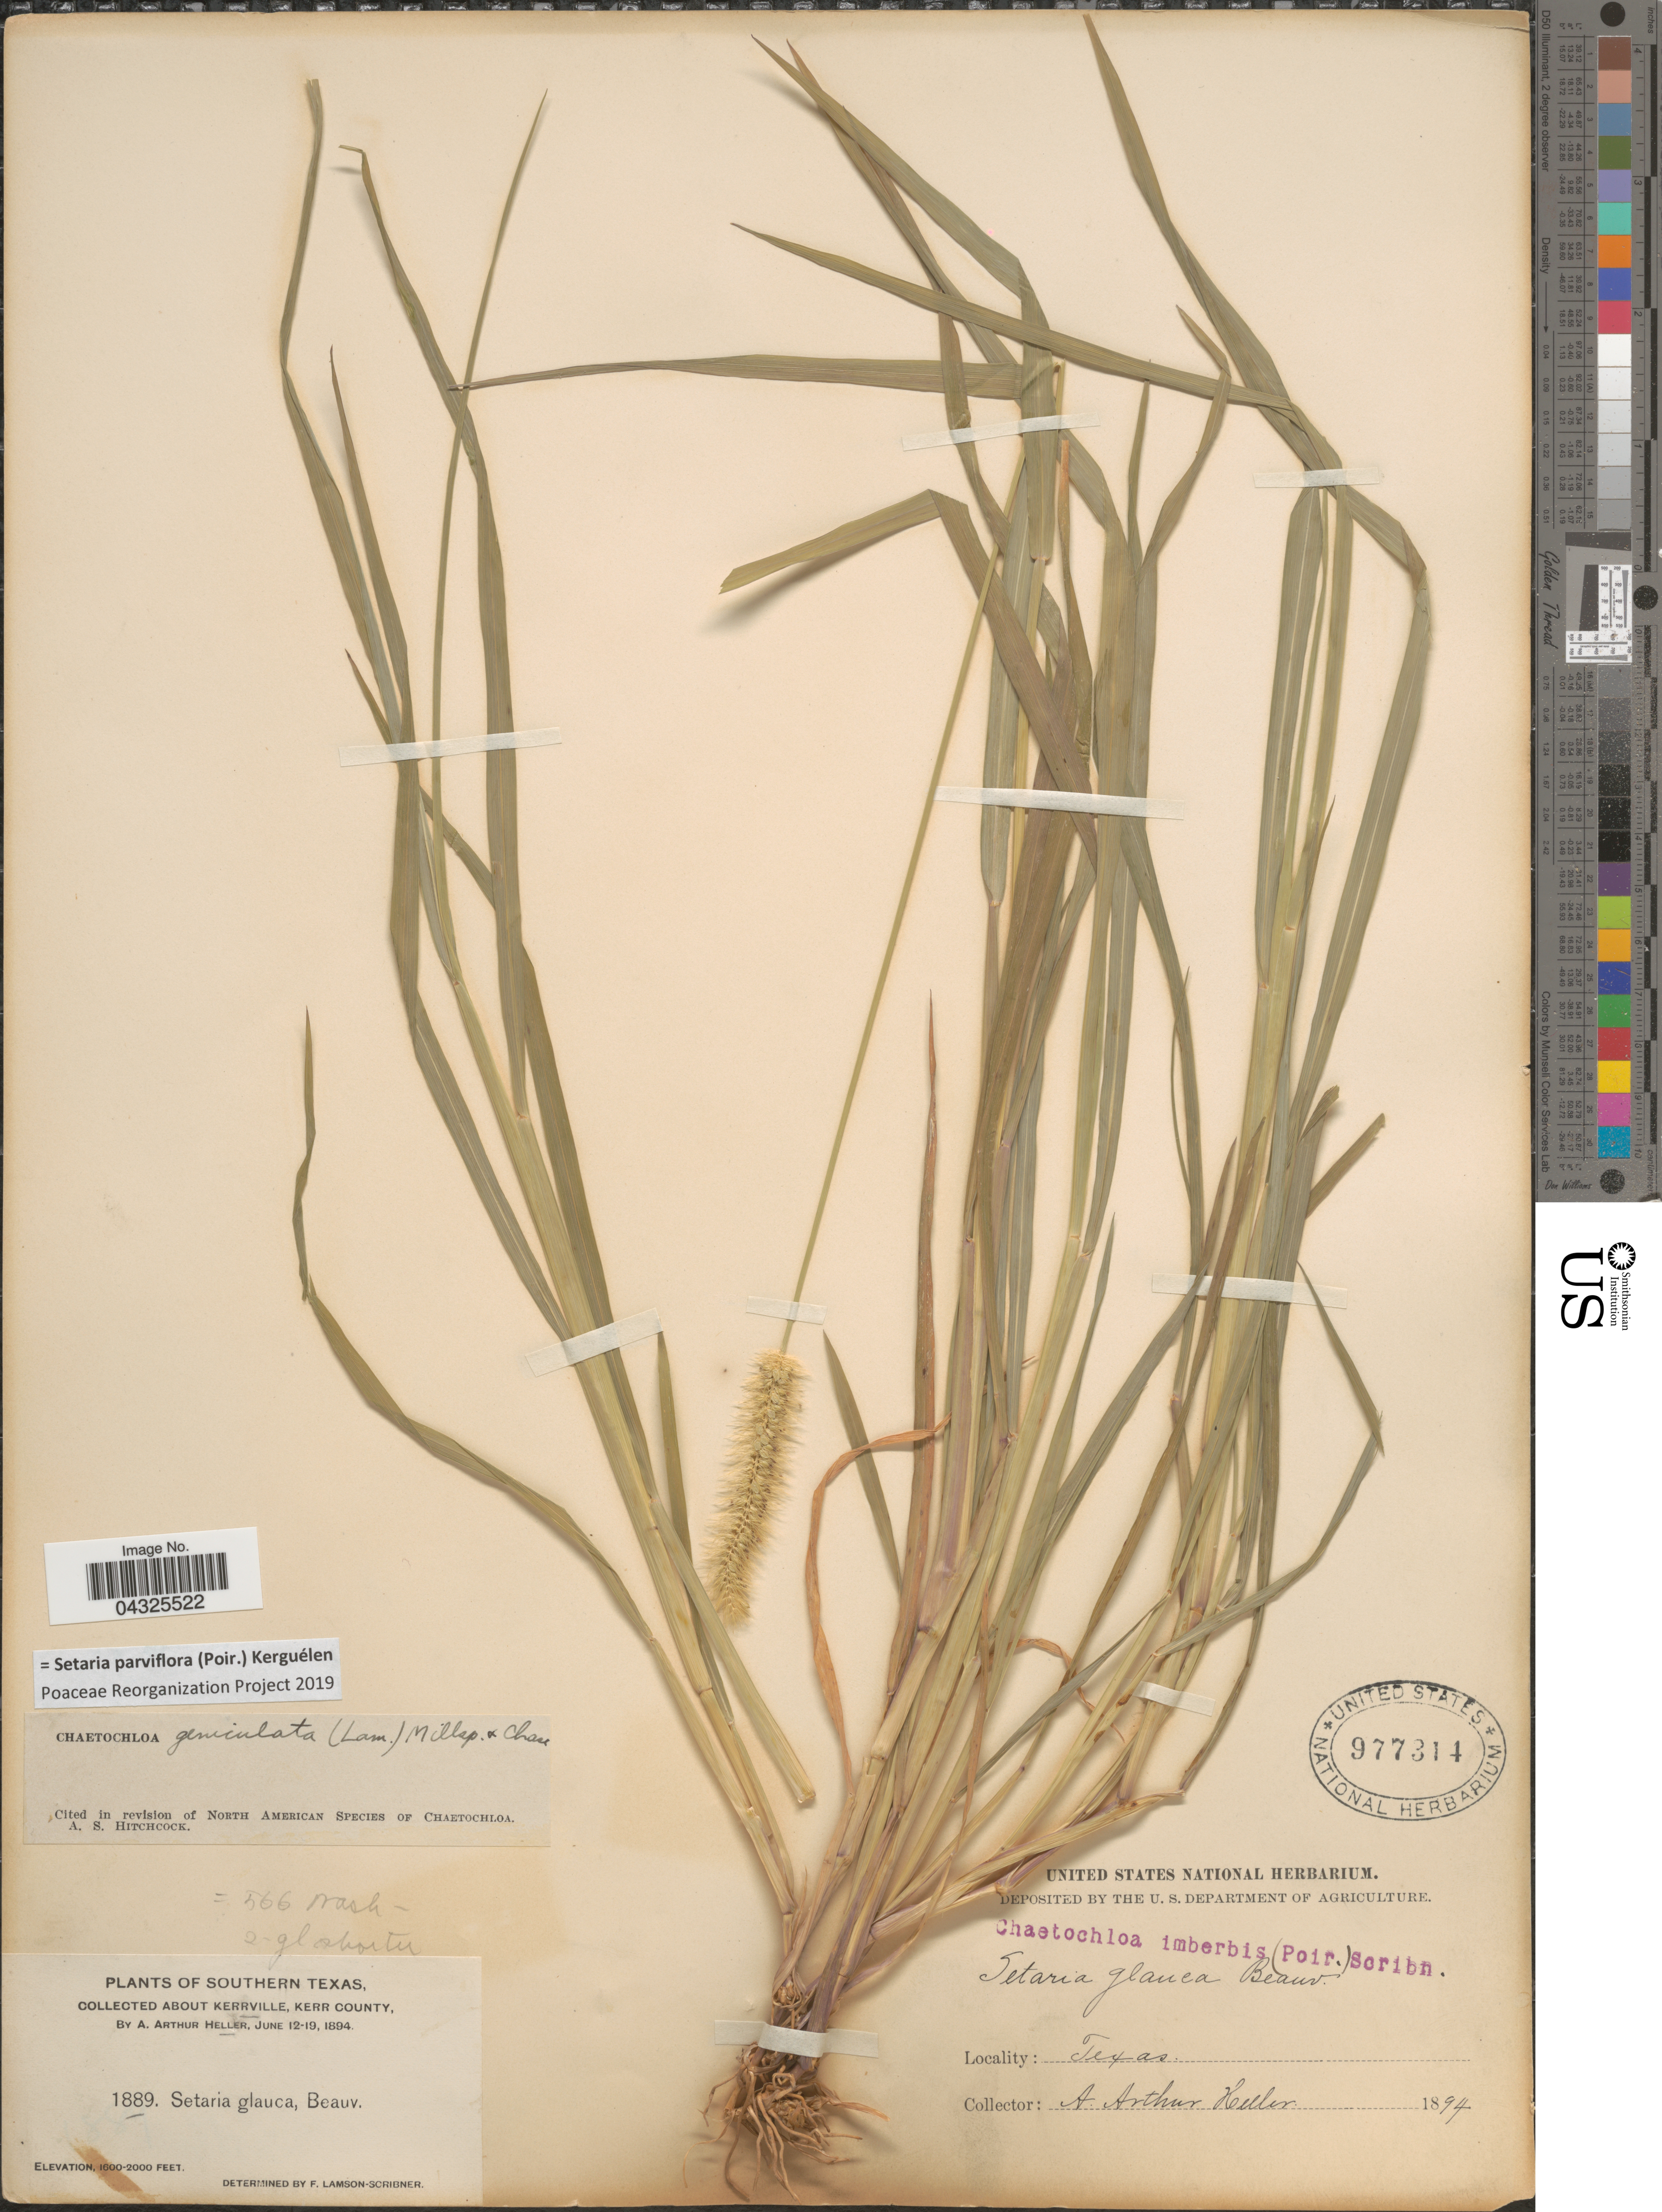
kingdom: Plantae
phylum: Tracheophyta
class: Liliopsida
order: Poales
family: Poaceae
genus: Setaria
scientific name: Setaria parviflora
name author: (Poir.) Kerguélen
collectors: A. A. Heller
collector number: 1889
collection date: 1894-06-12/1894-06-19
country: United States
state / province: Texas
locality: Southern Texas. About Kerrville, Kerr County.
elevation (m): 488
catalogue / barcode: US 977314